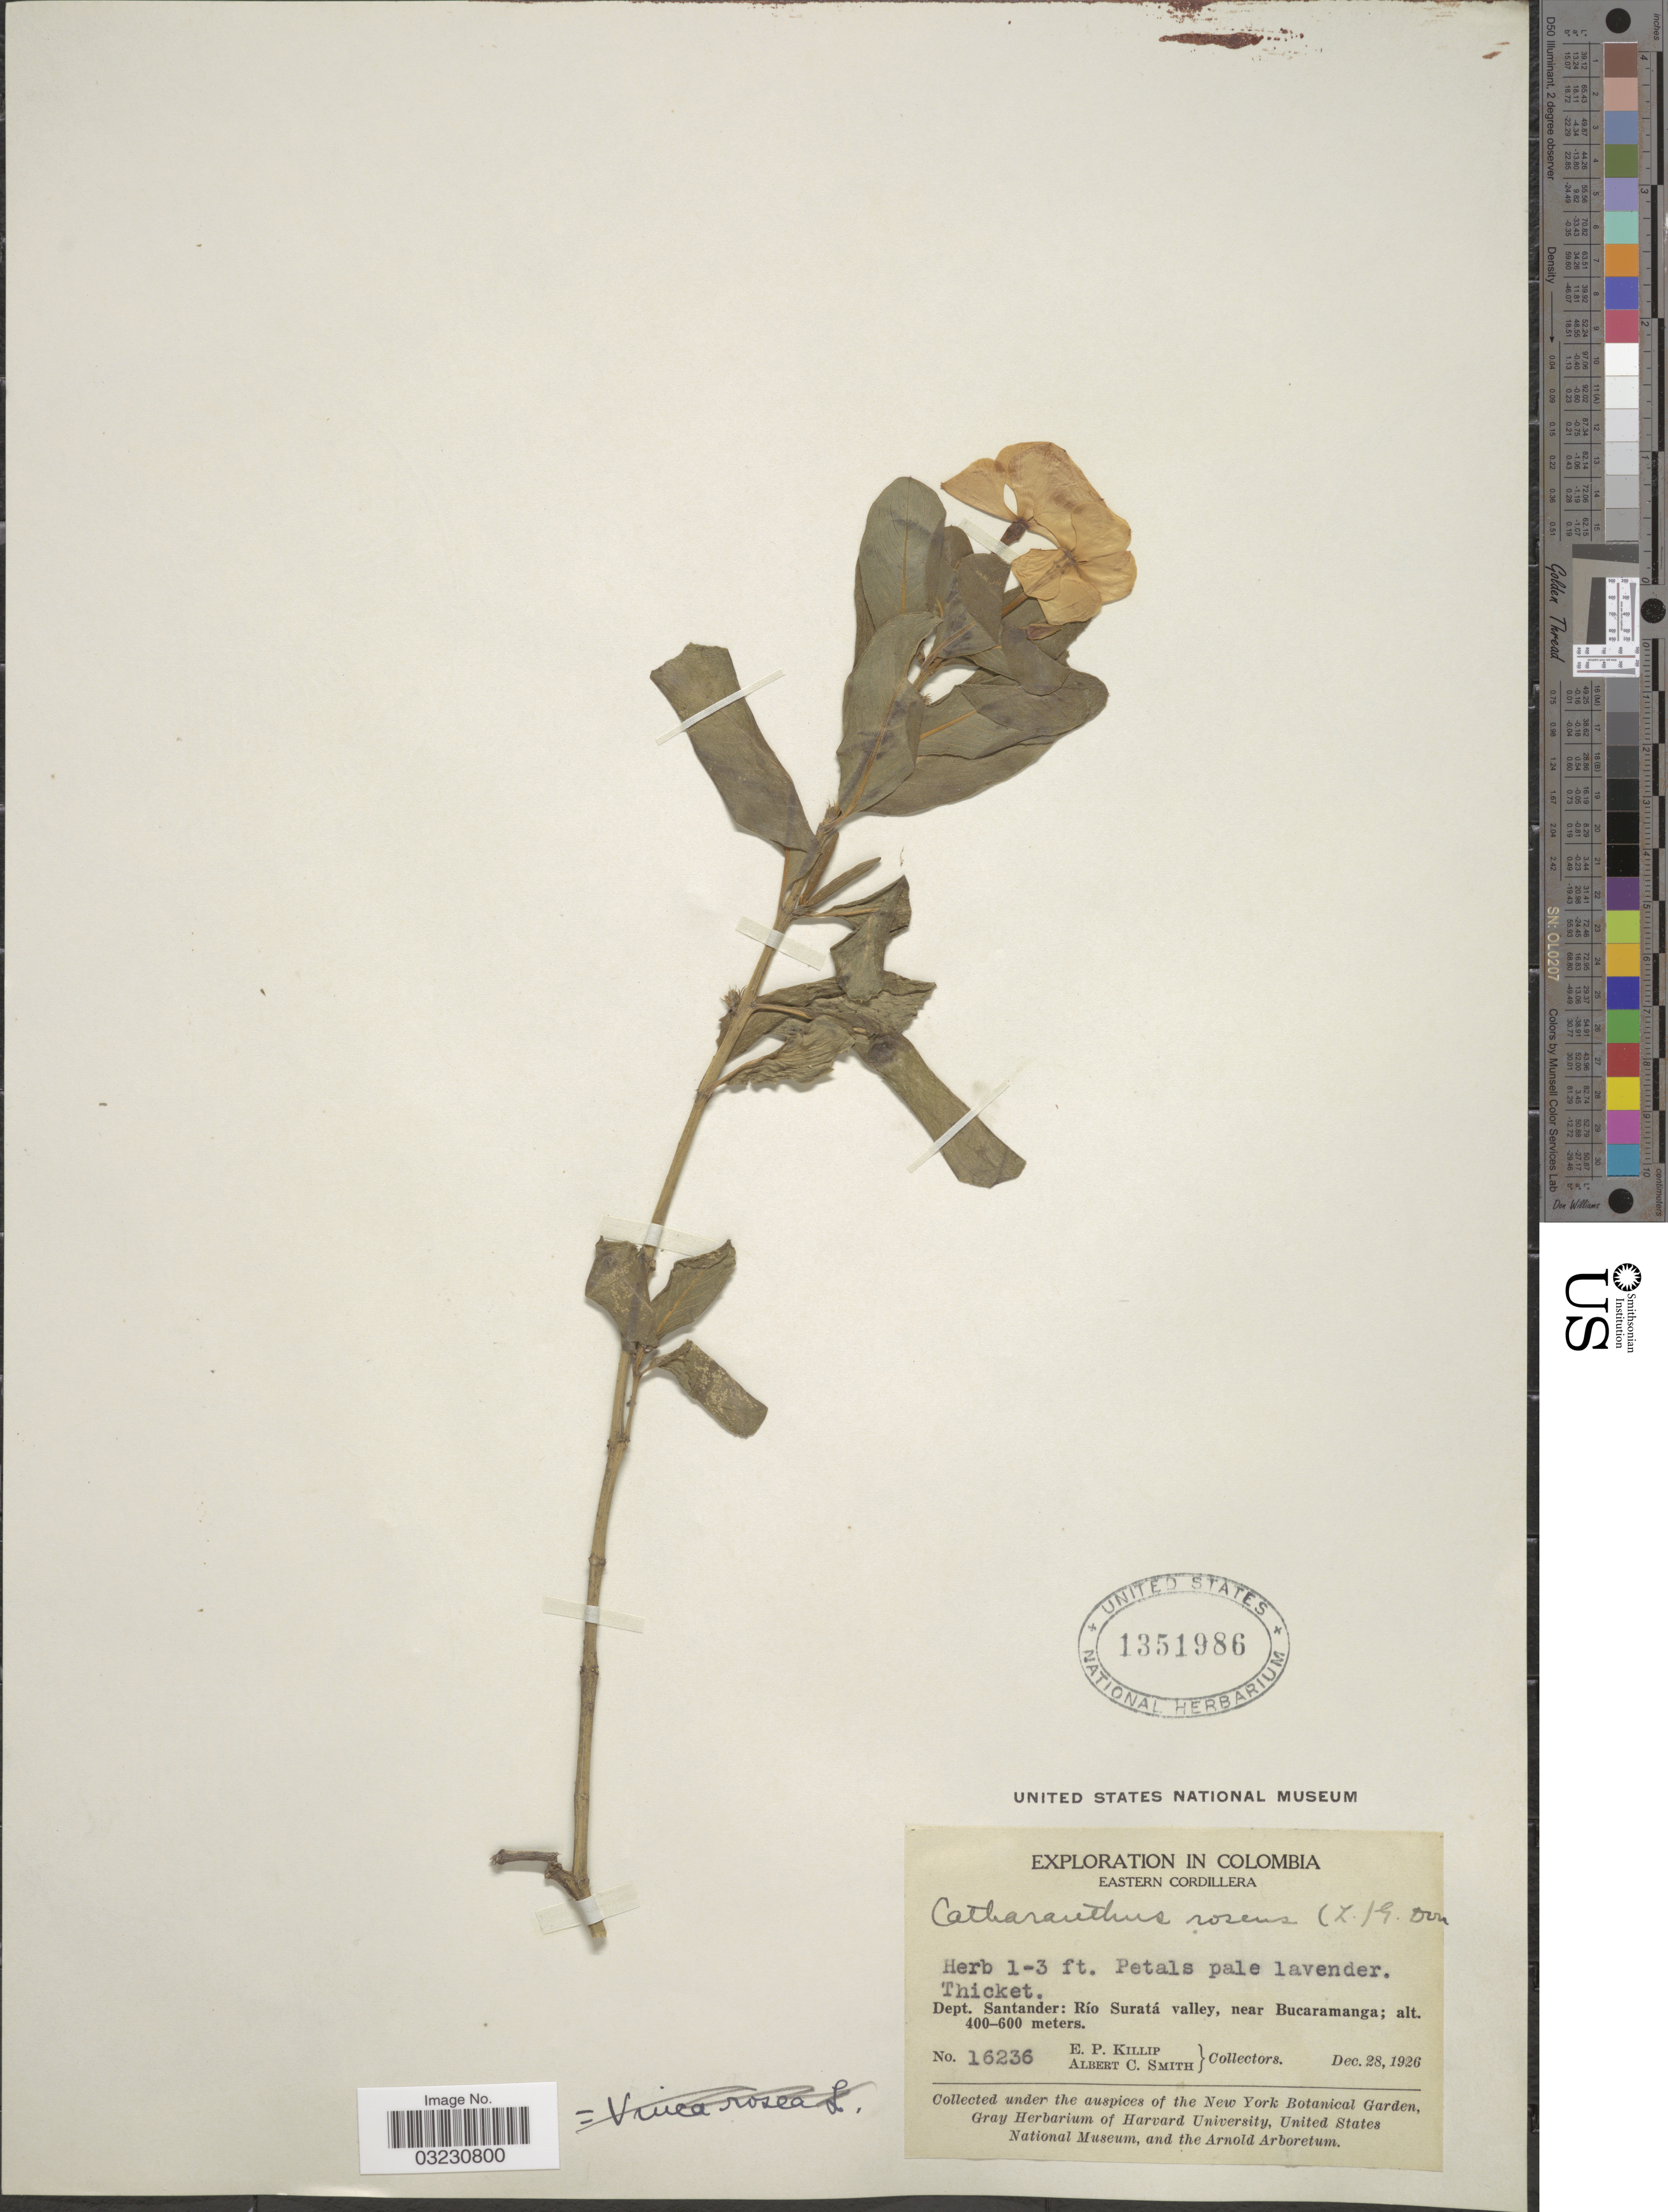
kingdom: Plantae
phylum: Tracheophyta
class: Magnoliopsida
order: Gentianales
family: Apocynaceae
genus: Catharanthus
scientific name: Catharanthus roseus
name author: (L.) G. Don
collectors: E. P. Killip & A. C. Smith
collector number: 16236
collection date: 1926-12-28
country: Colombia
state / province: Santander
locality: Eastern Cordillera, Dept. Santander: Río Suratá valley, near Bucaramanga.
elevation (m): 400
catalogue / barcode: US 1351986